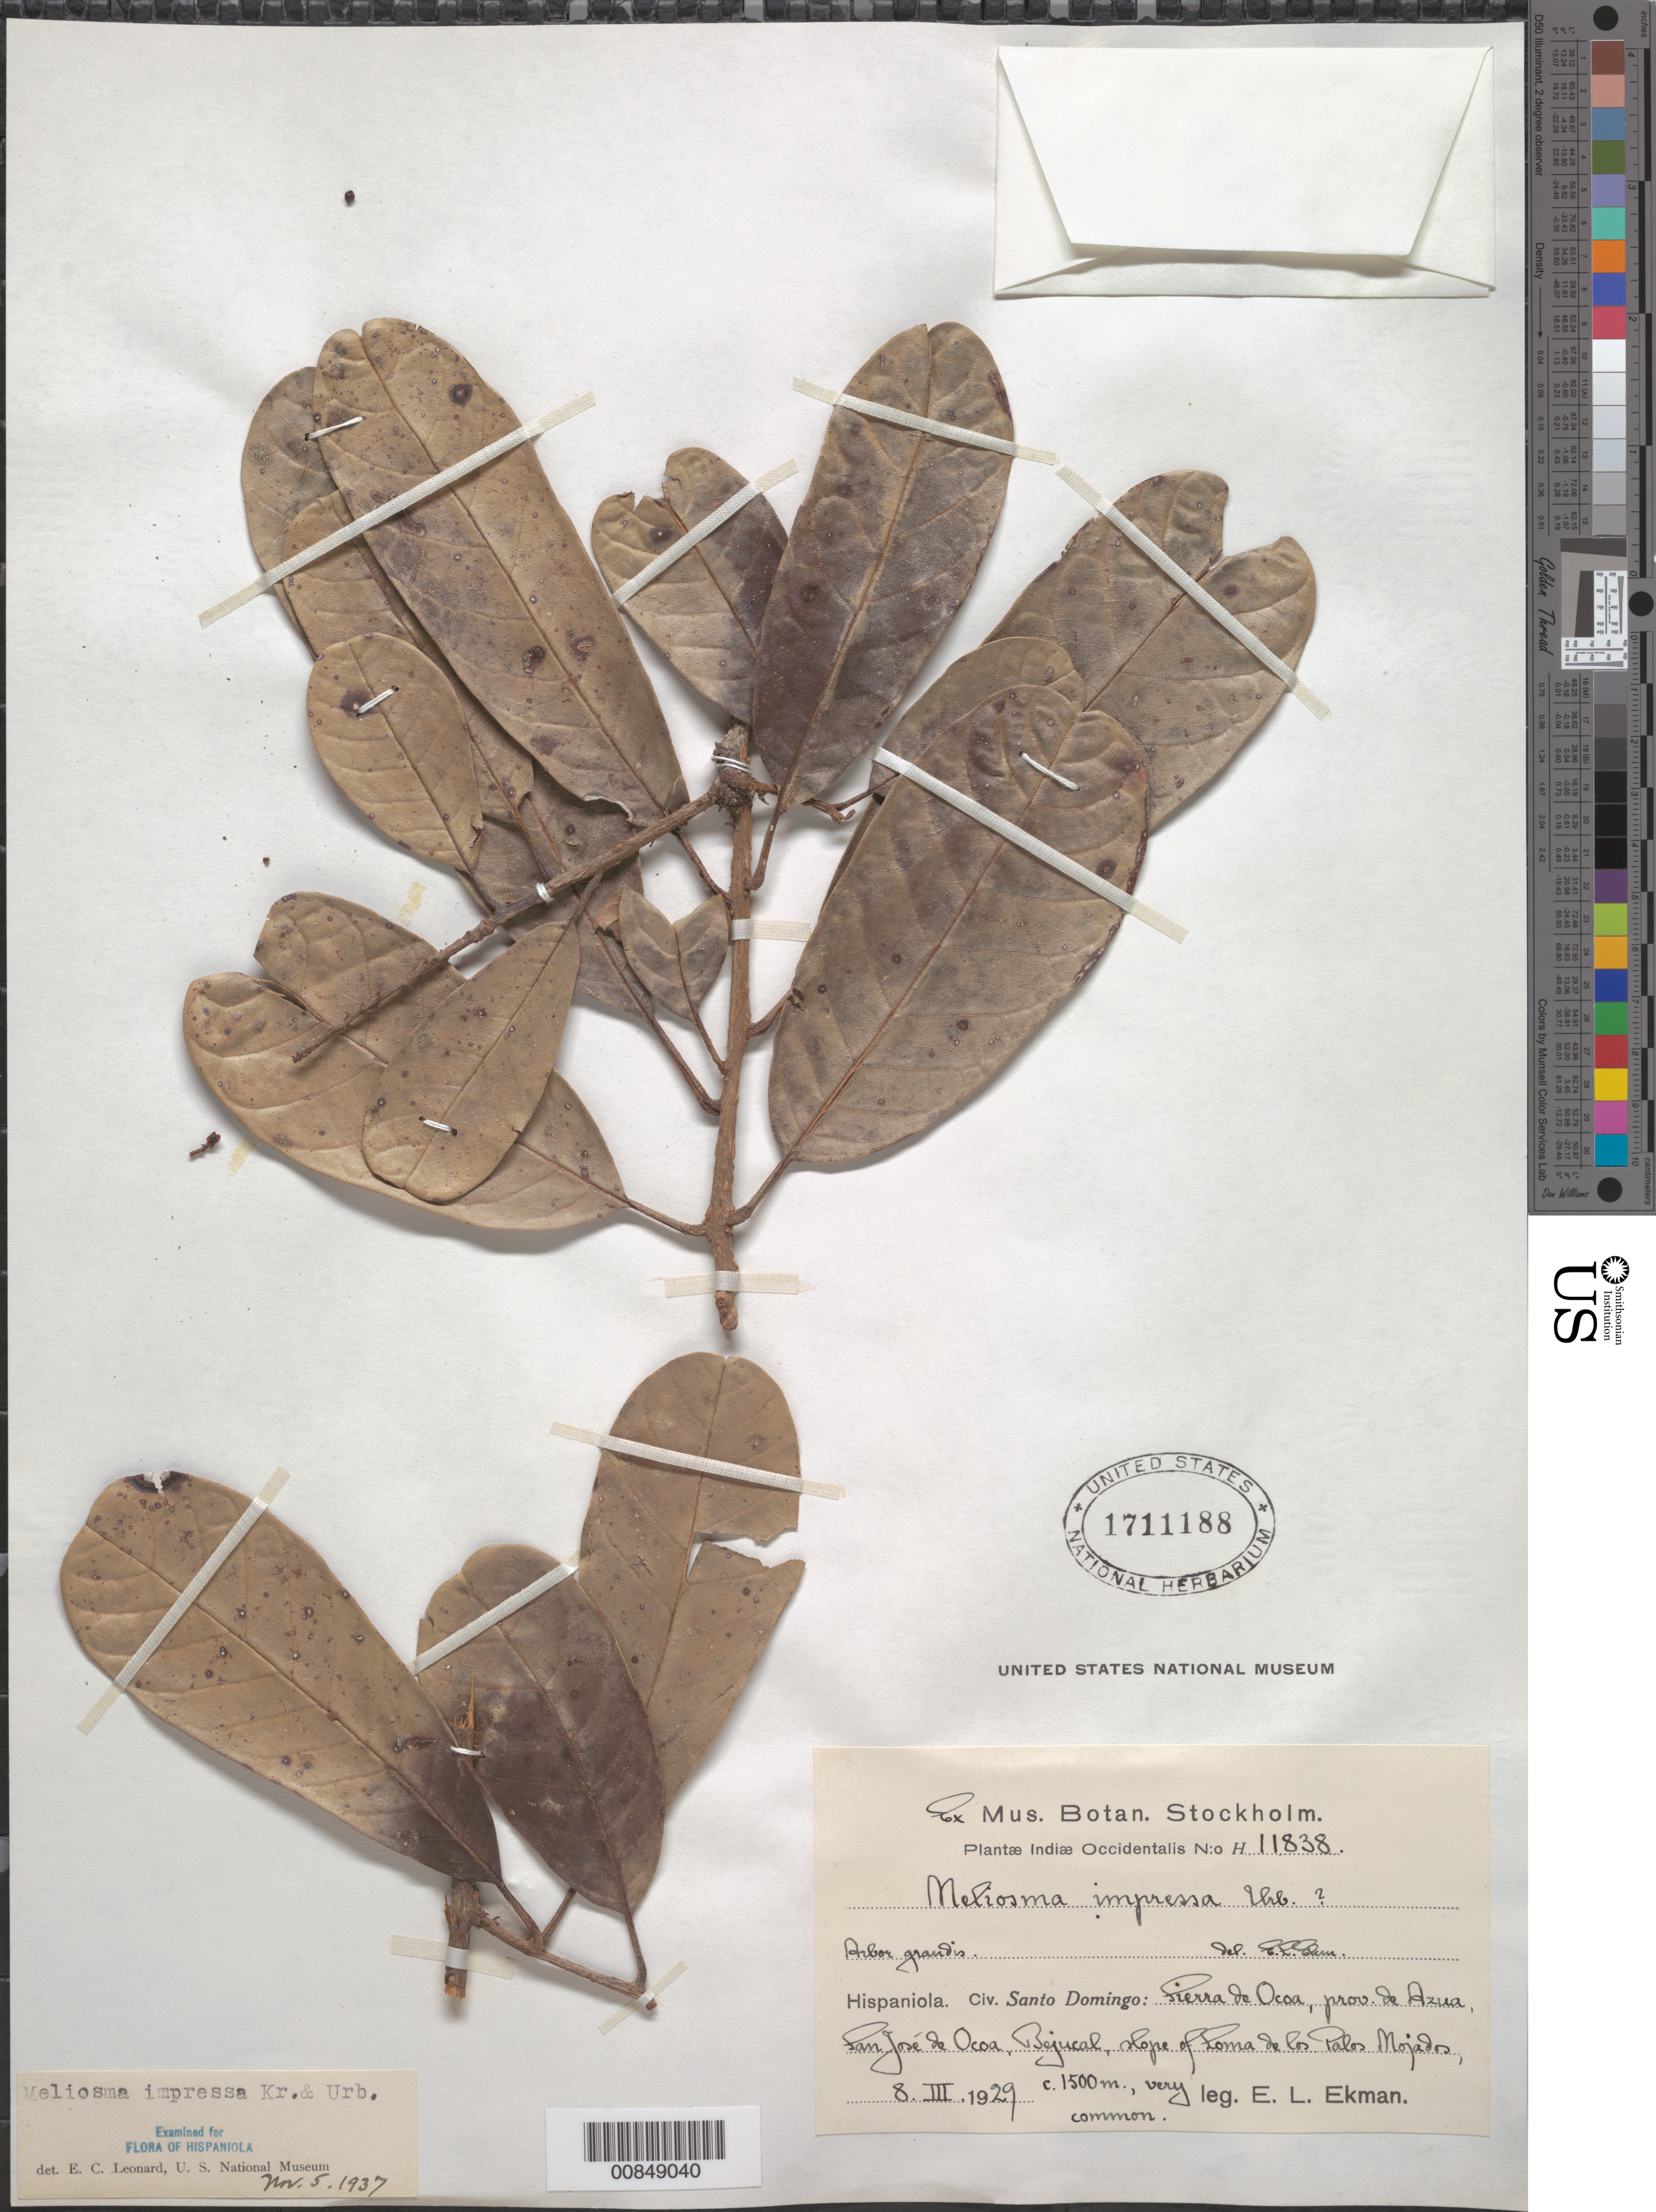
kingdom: Plantae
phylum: Tracheophyta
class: Magnoliopsida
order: Proteales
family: Sabiaceae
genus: Meliosma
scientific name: Meliosma impressa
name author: Krug & Urb.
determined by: Leonard, Emery C., (US)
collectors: E. L. Ekman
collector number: H 11838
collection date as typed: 08 Mar 1929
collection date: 1929-03-08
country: Dominican Republic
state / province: Azua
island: Hispaniola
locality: Sierra de Ocoa, San José de Ocoa, Bejucal, slope of Loma de los Palos Mojados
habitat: Slope of loma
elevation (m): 1500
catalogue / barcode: US 1711188